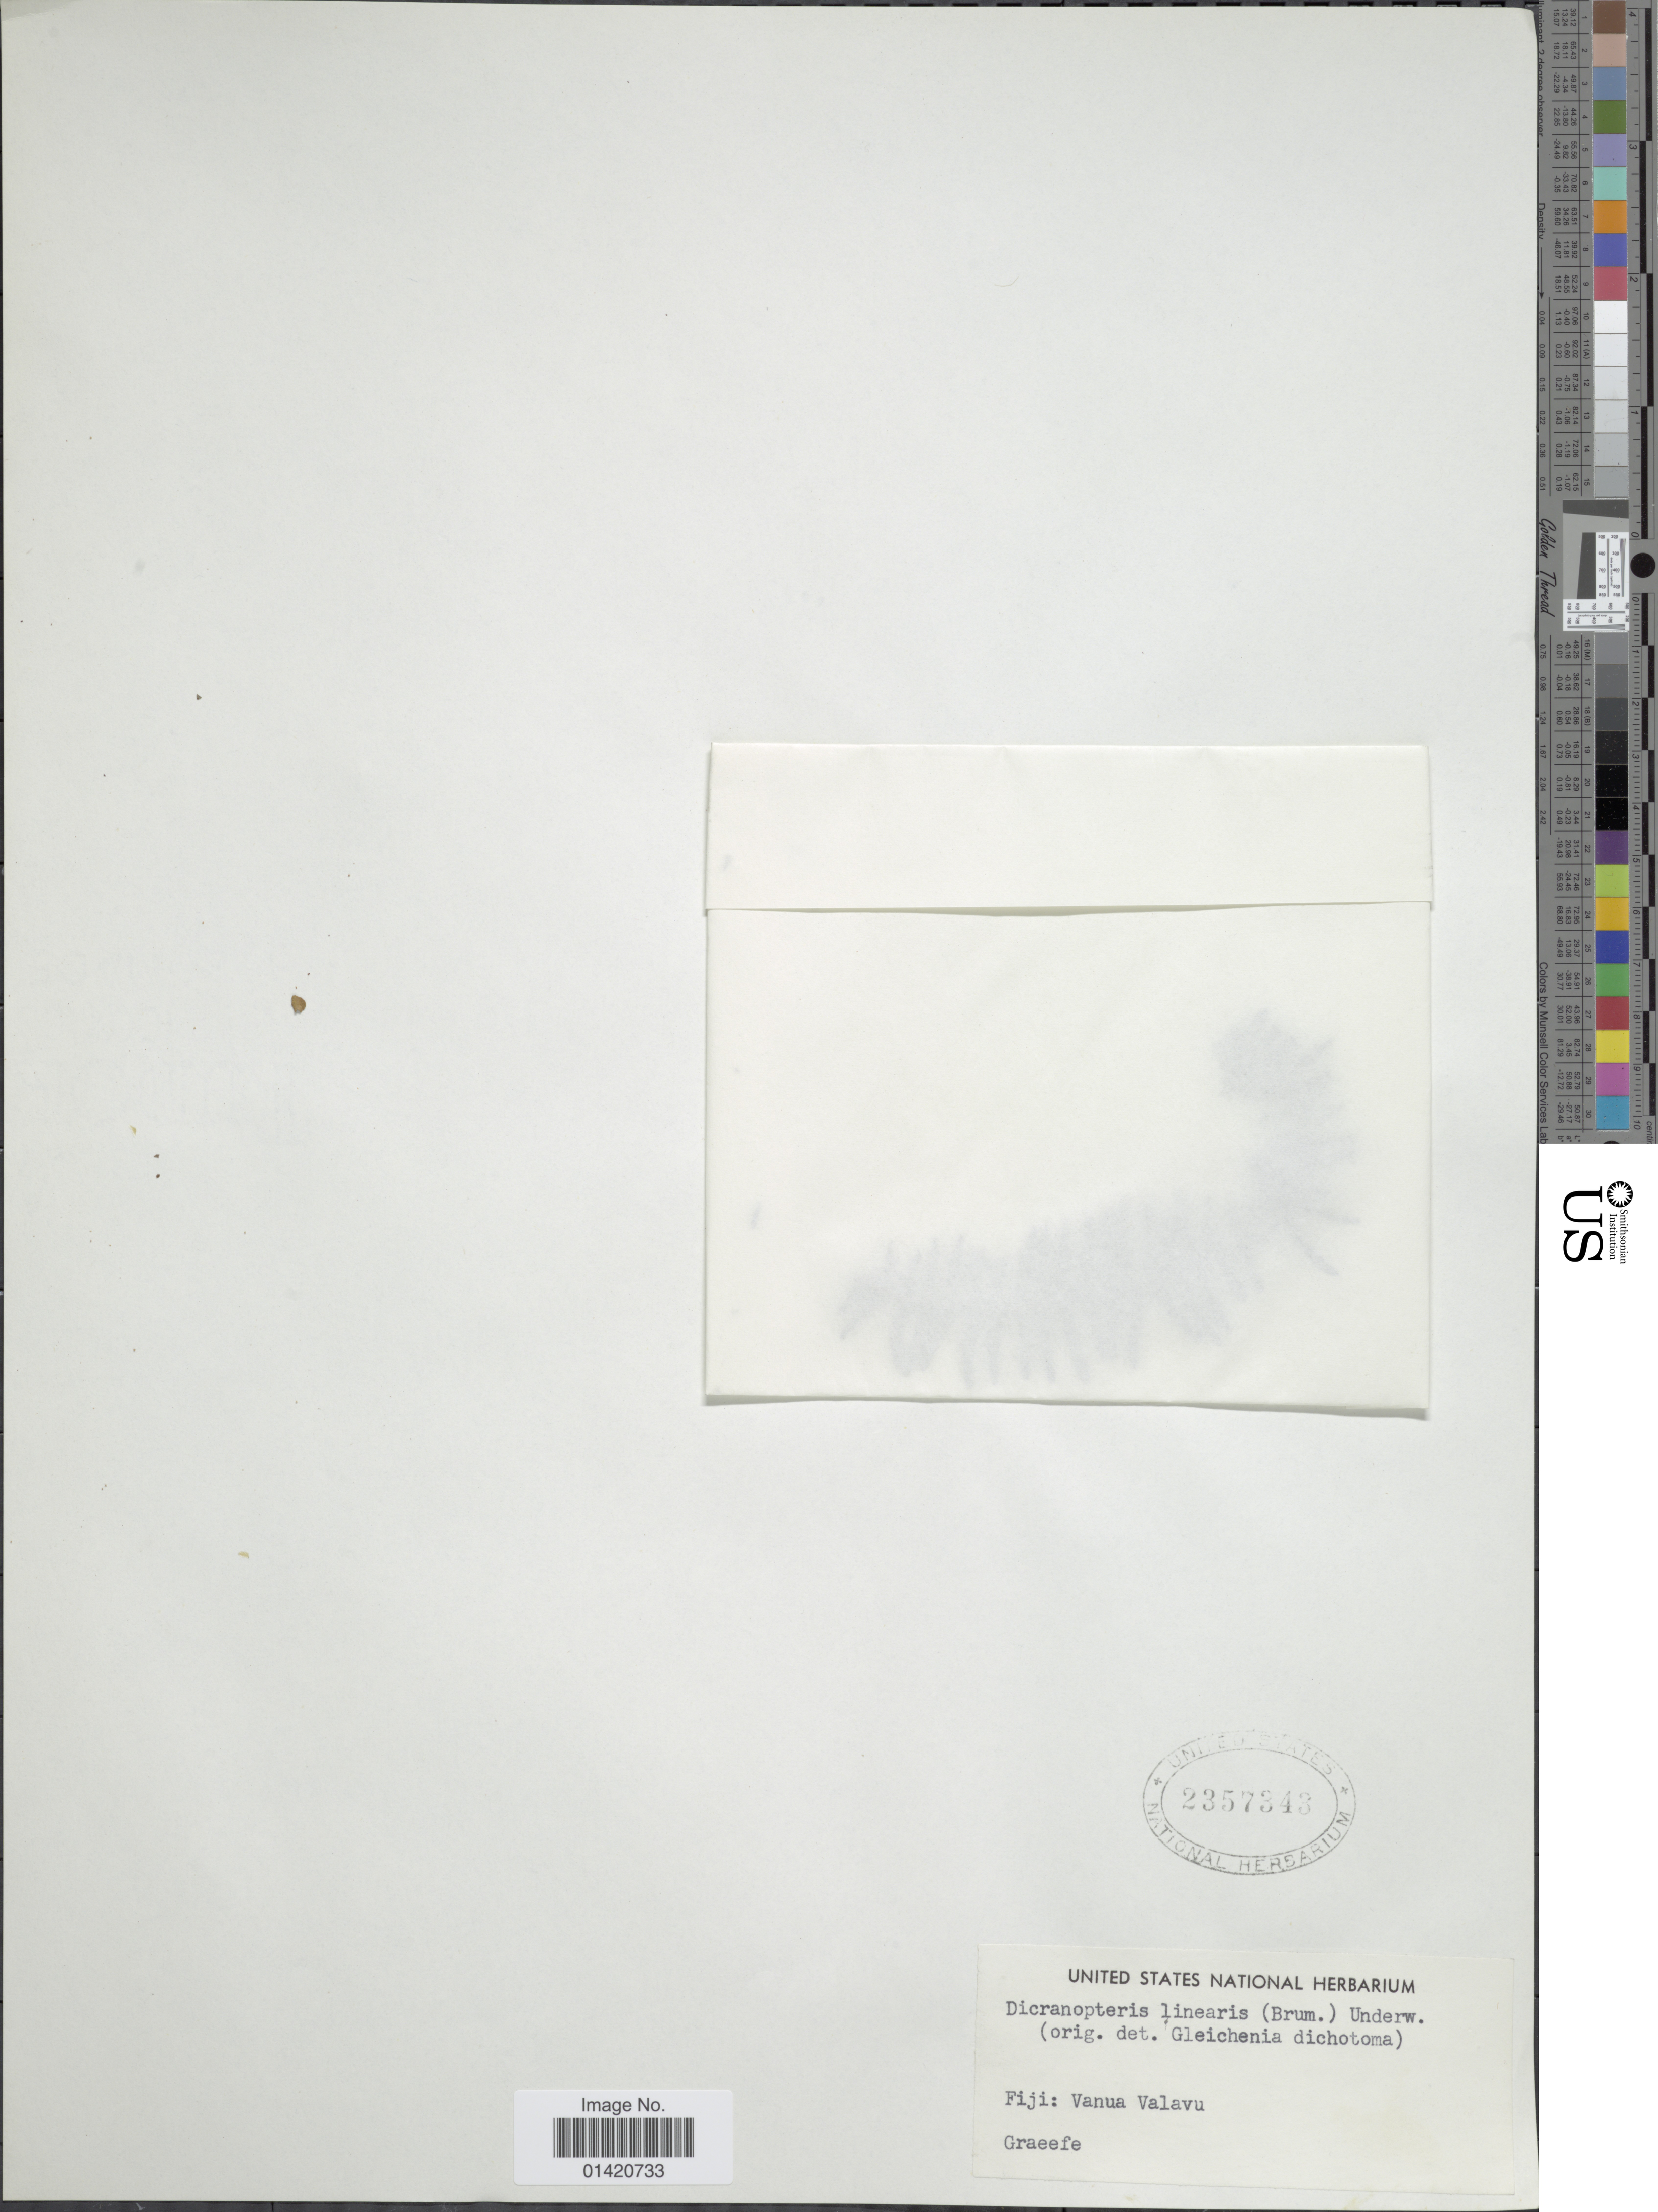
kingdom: Plantae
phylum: Tracheophyta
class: Polypodiopsida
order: Gleicheniales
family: Gleicheniaceae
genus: Dicranopteris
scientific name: Dicranopteris linearis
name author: (Burm. f.) Underw.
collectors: Graeefe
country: Fiji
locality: Vanua Valavu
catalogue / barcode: US 2357343